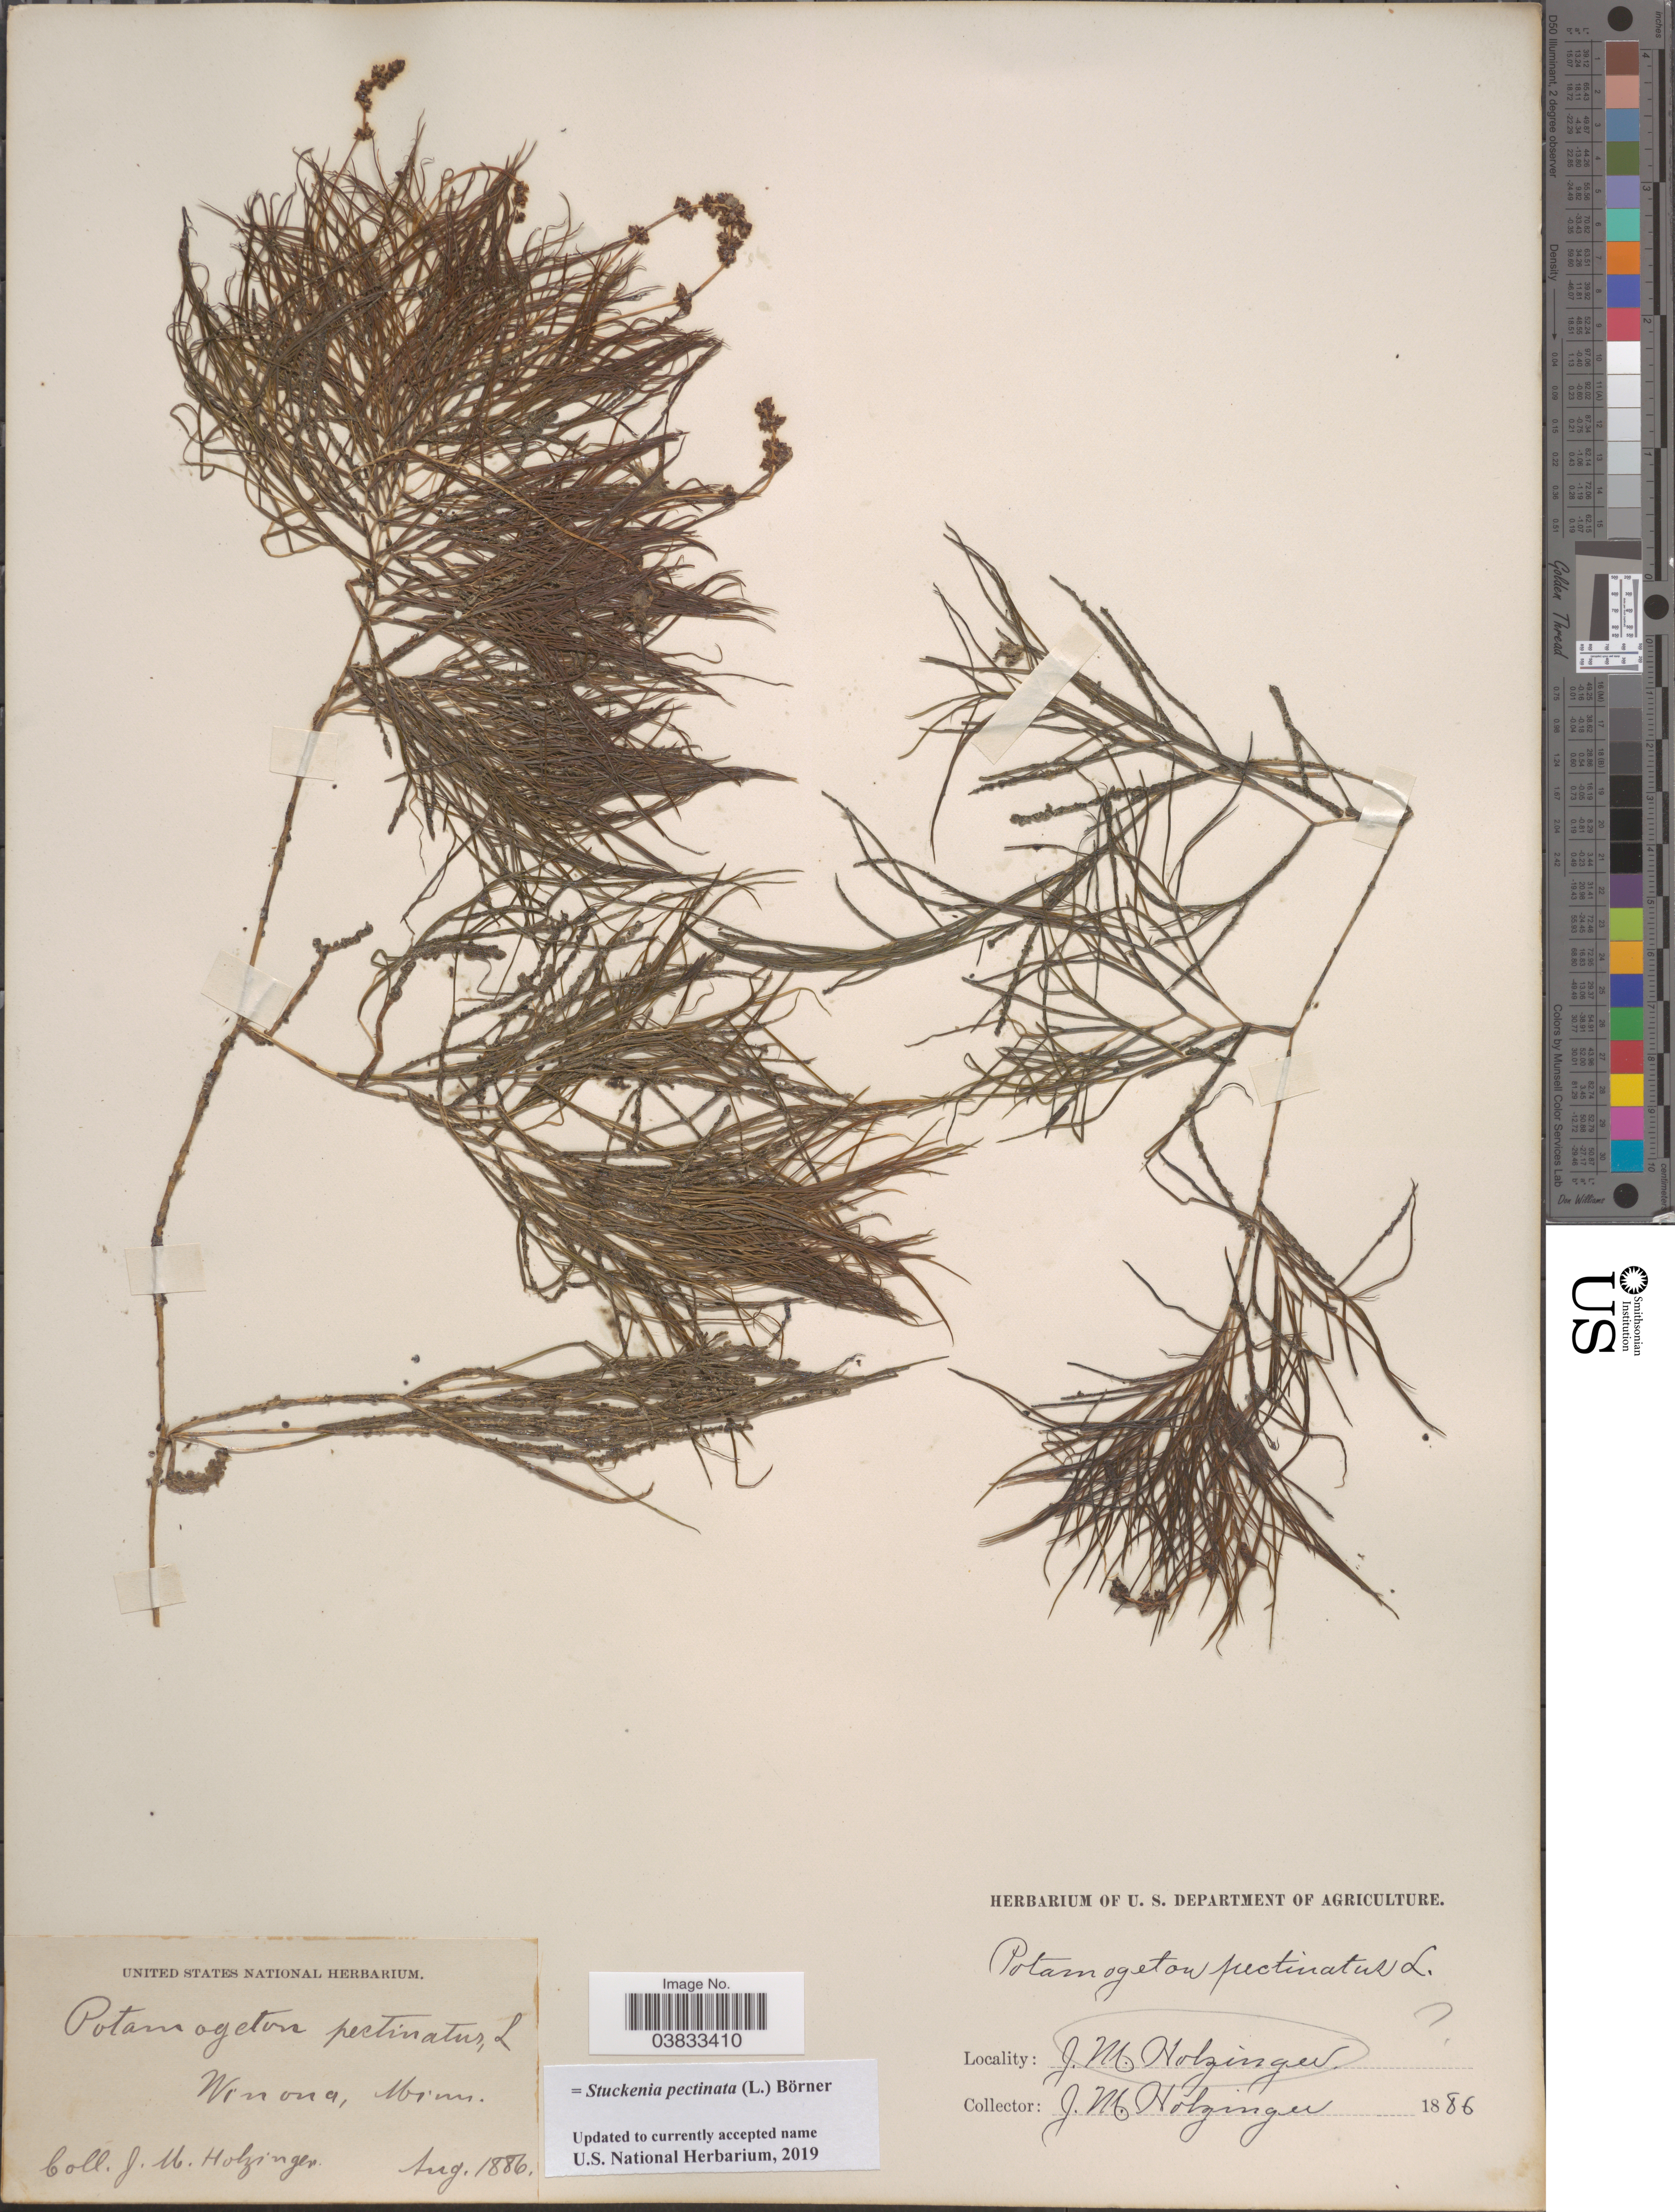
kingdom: Plantae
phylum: Tracheophyta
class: Liliopsida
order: Alismatales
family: Potamogetonaceae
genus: Stuckenia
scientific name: Stuckenia pectinata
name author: (L.) Börner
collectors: J. M. Holzinger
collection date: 1886-08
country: United States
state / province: Minnesota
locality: Winona.